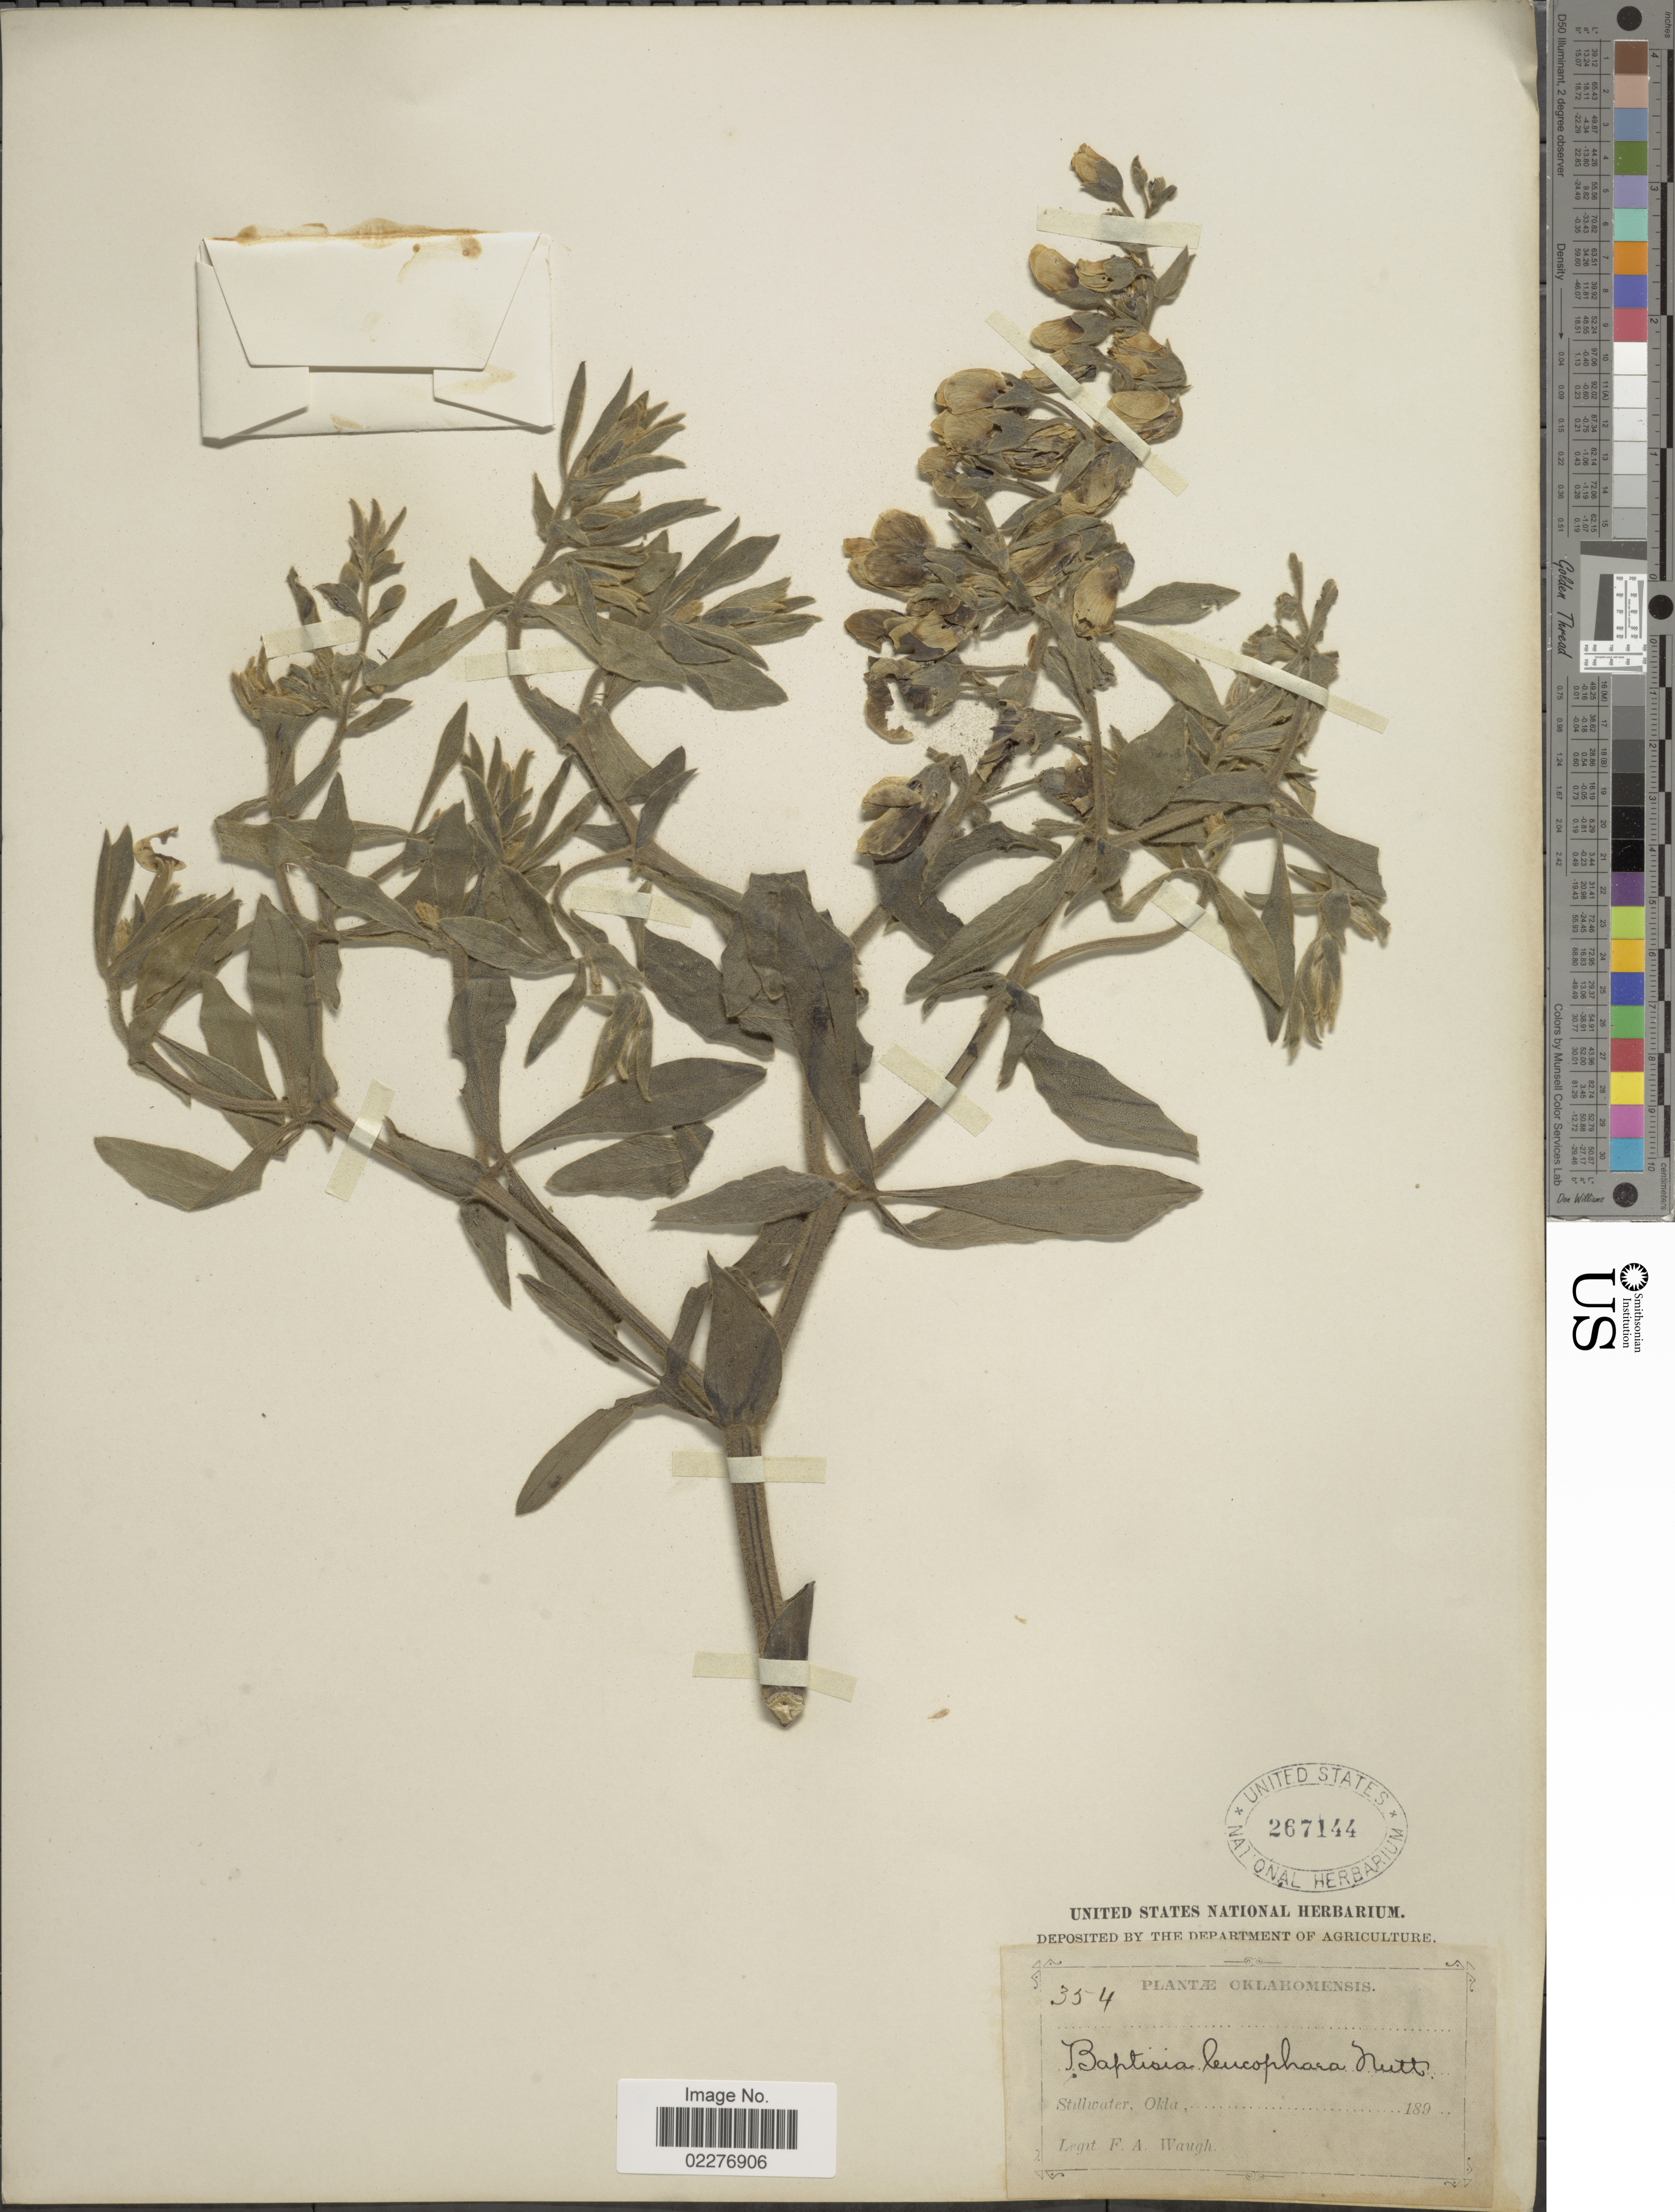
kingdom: Plantae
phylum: Tracheophyta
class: Magnoliopsida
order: Fabales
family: Fabaceae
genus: Baptisia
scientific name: Baptisia leucophaea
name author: Nutt.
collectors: F. Waugh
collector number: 354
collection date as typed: Transcribed d/m/y: //189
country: United States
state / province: Oklahoma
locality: Stillwater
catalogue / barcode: US 267144